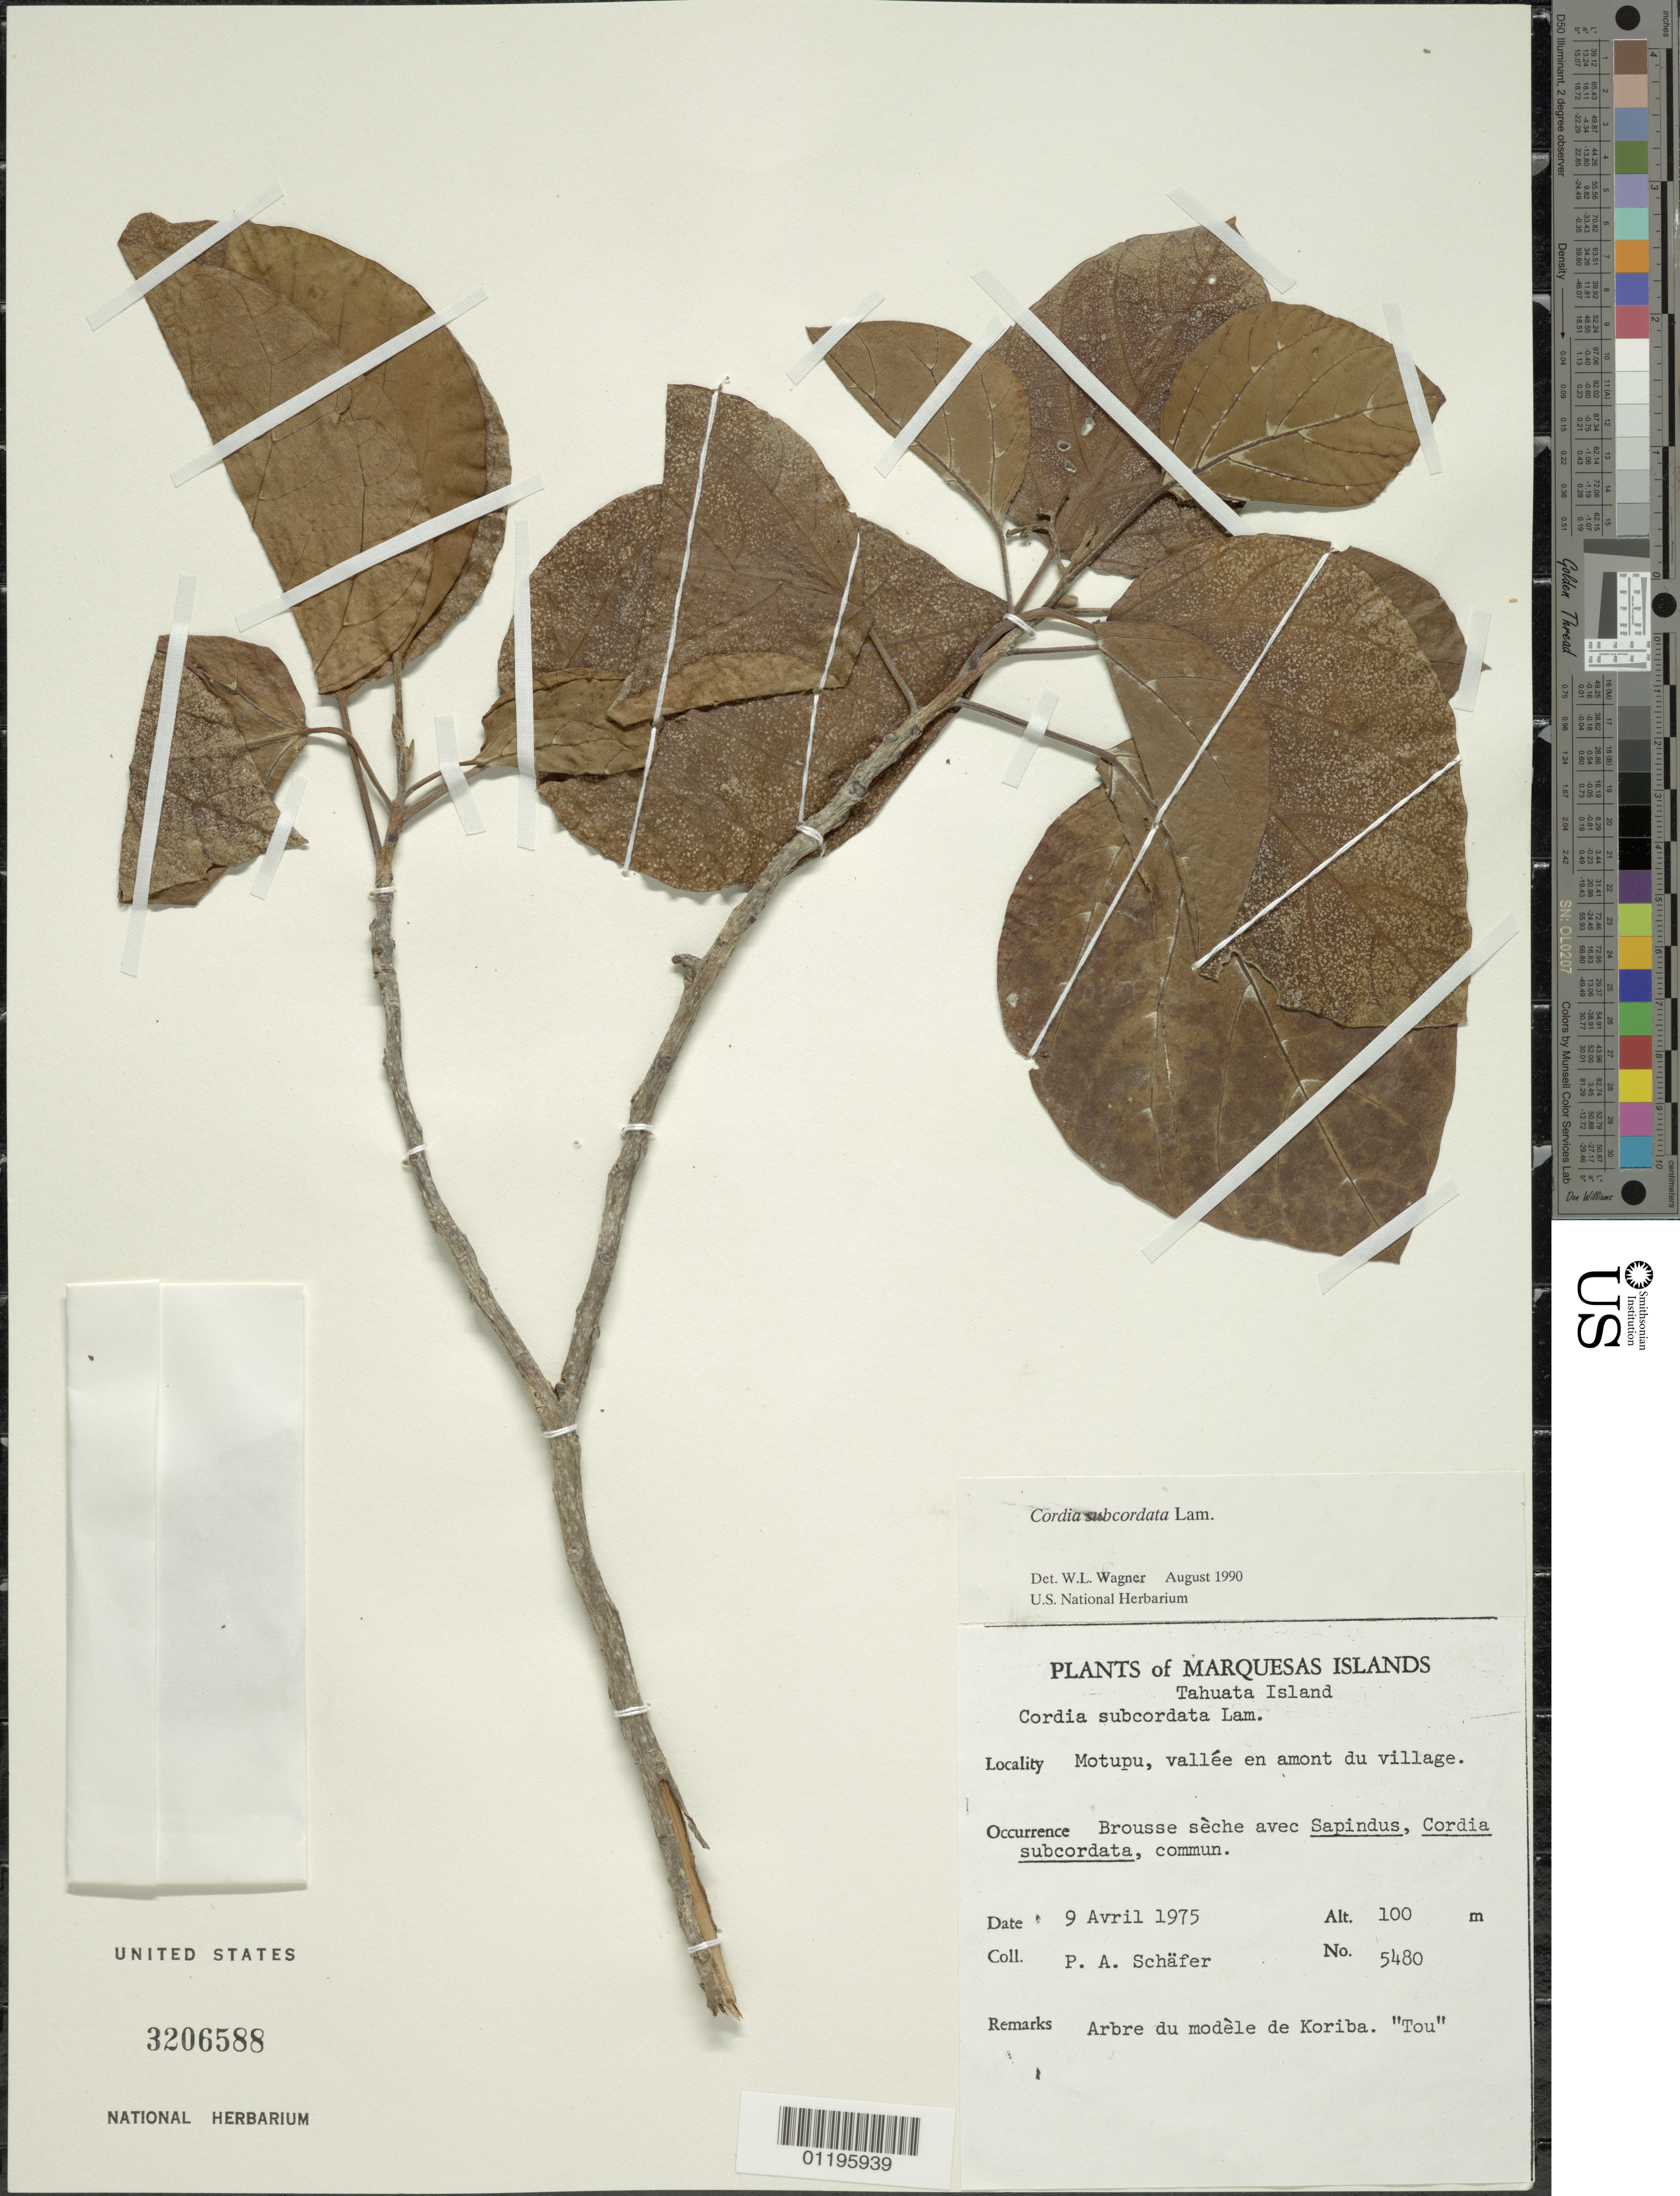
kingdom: Plantae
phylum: Tracheophyta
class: Magnoliopsida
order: Boraginales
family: Cordiaceae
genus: Cordia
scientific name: Cordia subcordata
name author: Lam.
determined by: Wagner, W. L., (BOT), Smithsonian Institution - National Museum of Natural History (UNITED STATES)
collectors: P. A. Schäfer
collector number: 5480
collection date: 1975-04-09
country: French Polynesia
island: Tahuata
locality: Motupu, vallée en amont du village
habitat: Brousse sèche avec Sapindus, Cordia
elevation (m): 100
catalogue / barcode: US 3206588